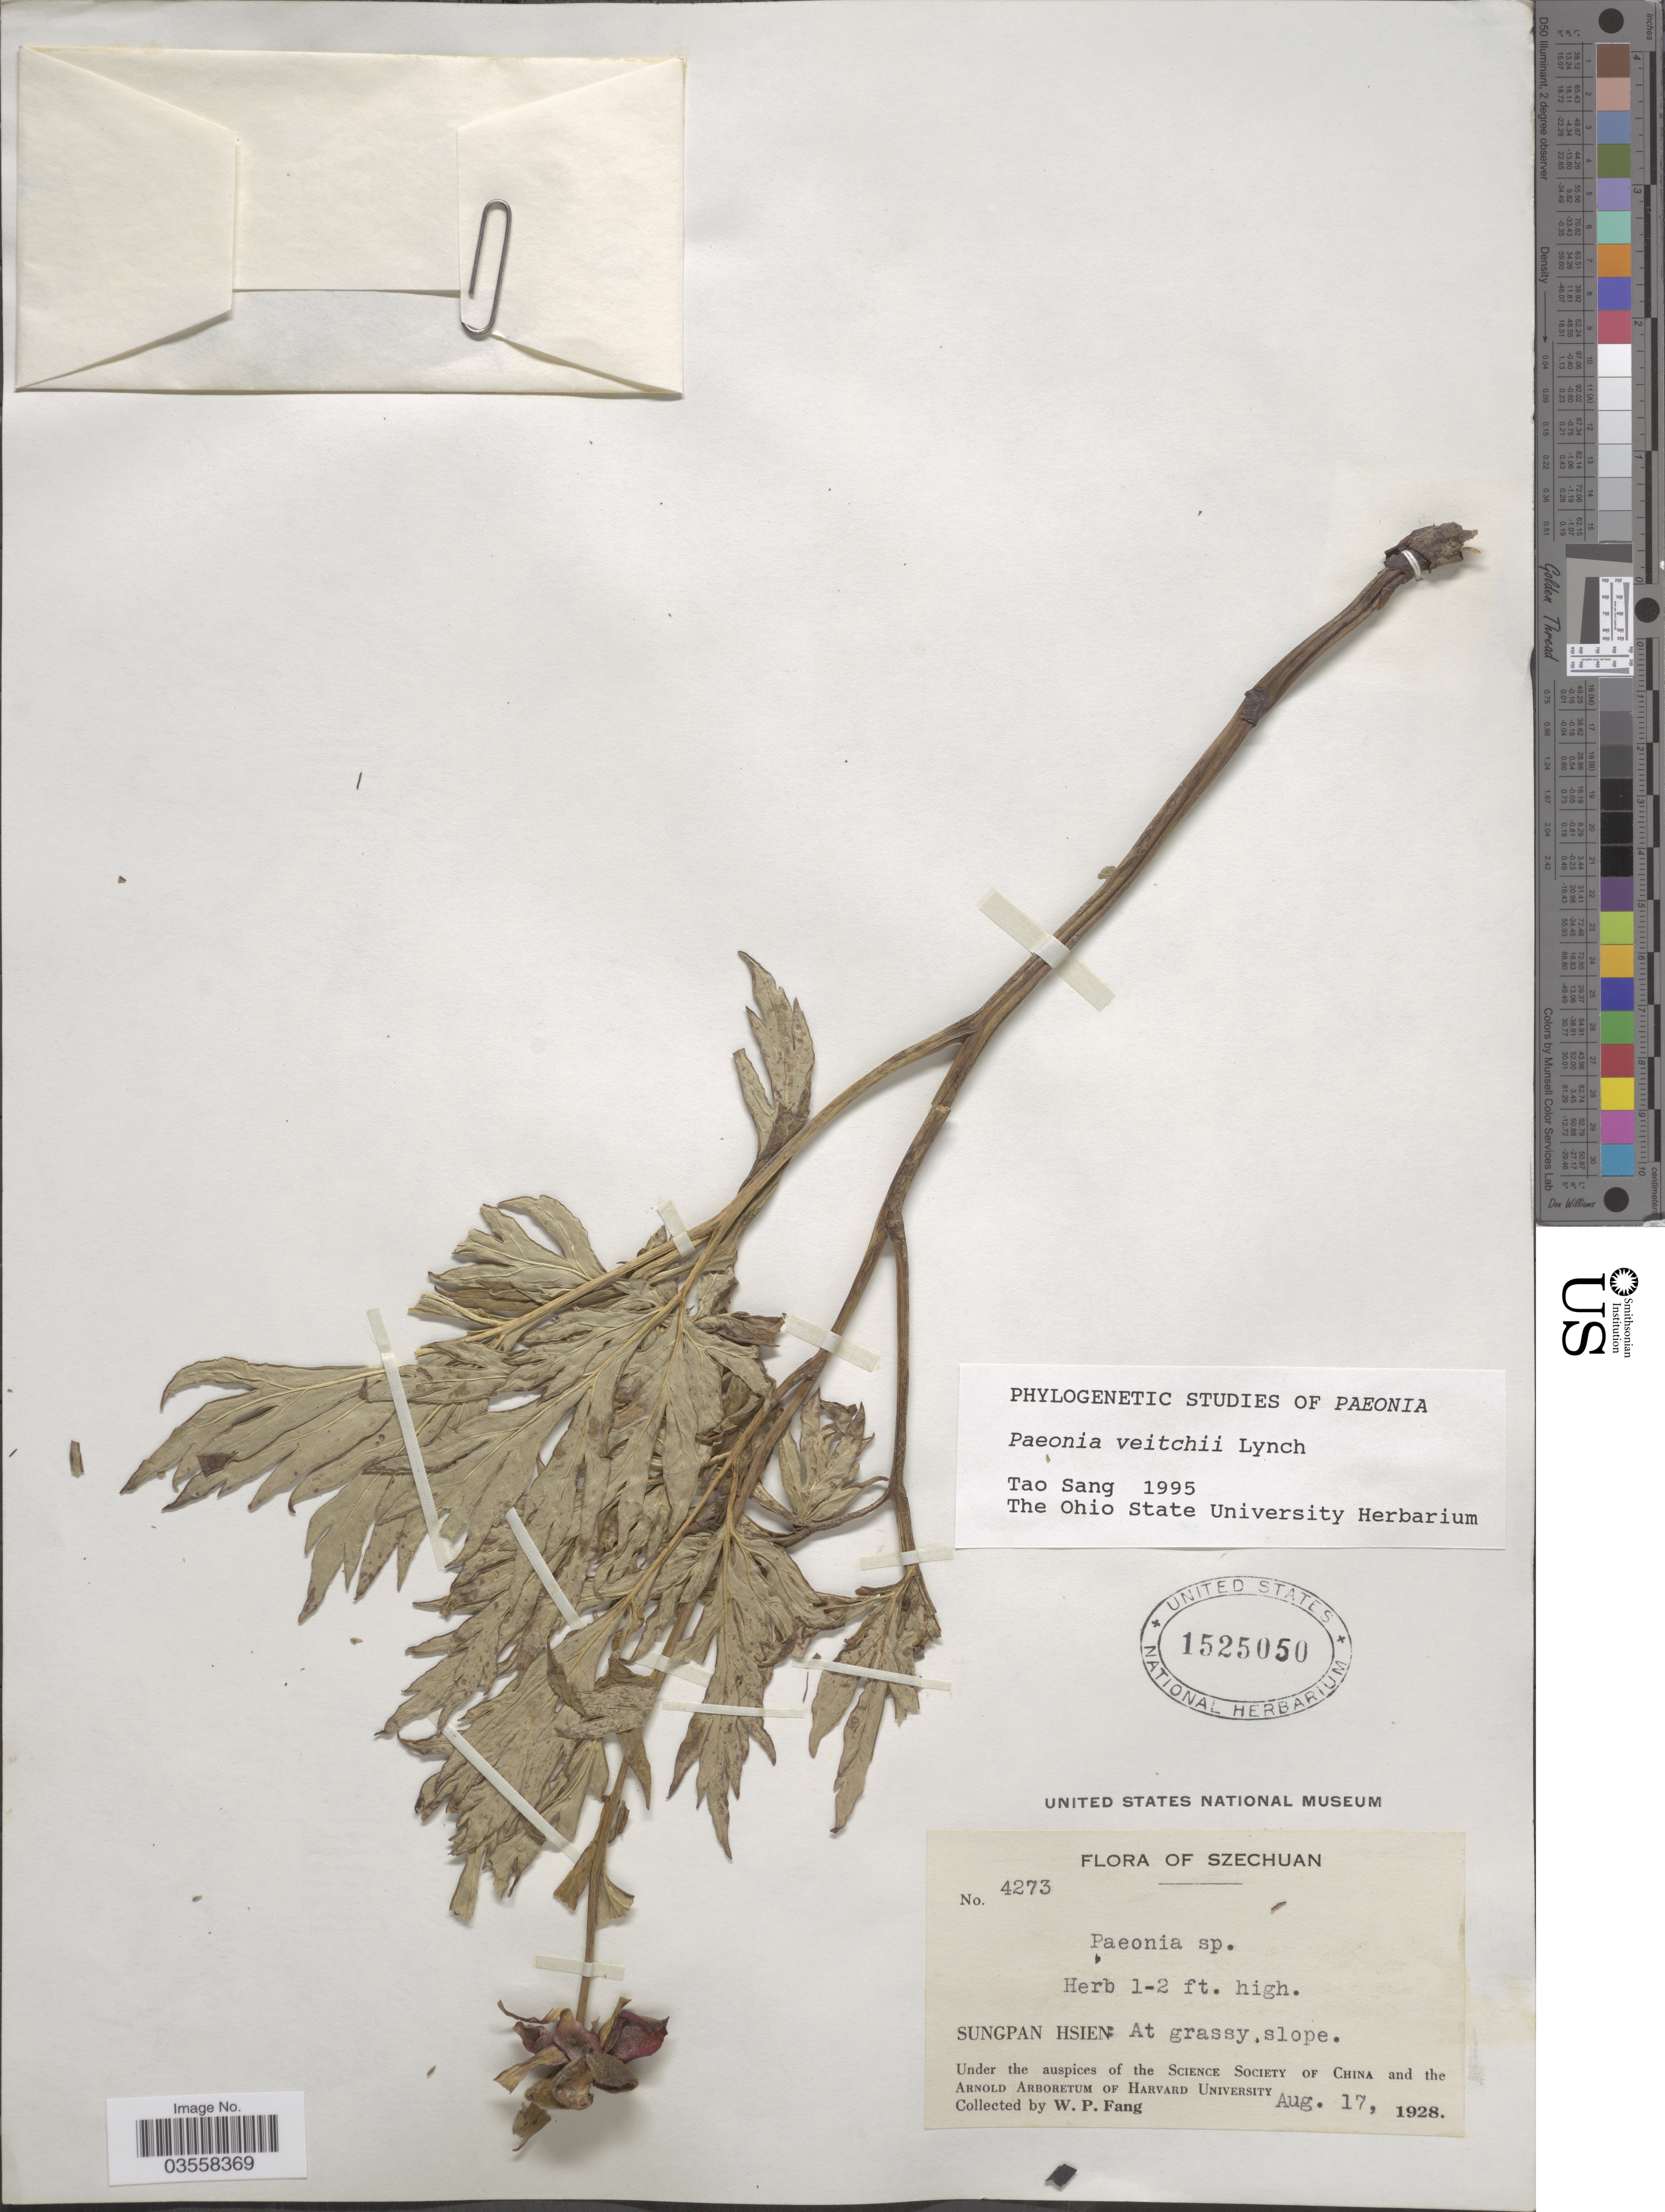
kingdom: Plantae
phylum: Tracheophyta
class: Magnoliopsida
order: Saxifragales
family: Paeoniaceae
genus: Paeonia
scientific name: Paeonia anomala subsp. veitchii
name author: (Lynch) D.Y. Hong & K.Y. Pan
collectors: W. P. Fang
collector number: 4273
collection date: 1928-08-17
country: China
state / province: Sichuan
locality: Szechuan. Sungpan Hsien: At grassy slope.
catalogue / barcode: US 1525050